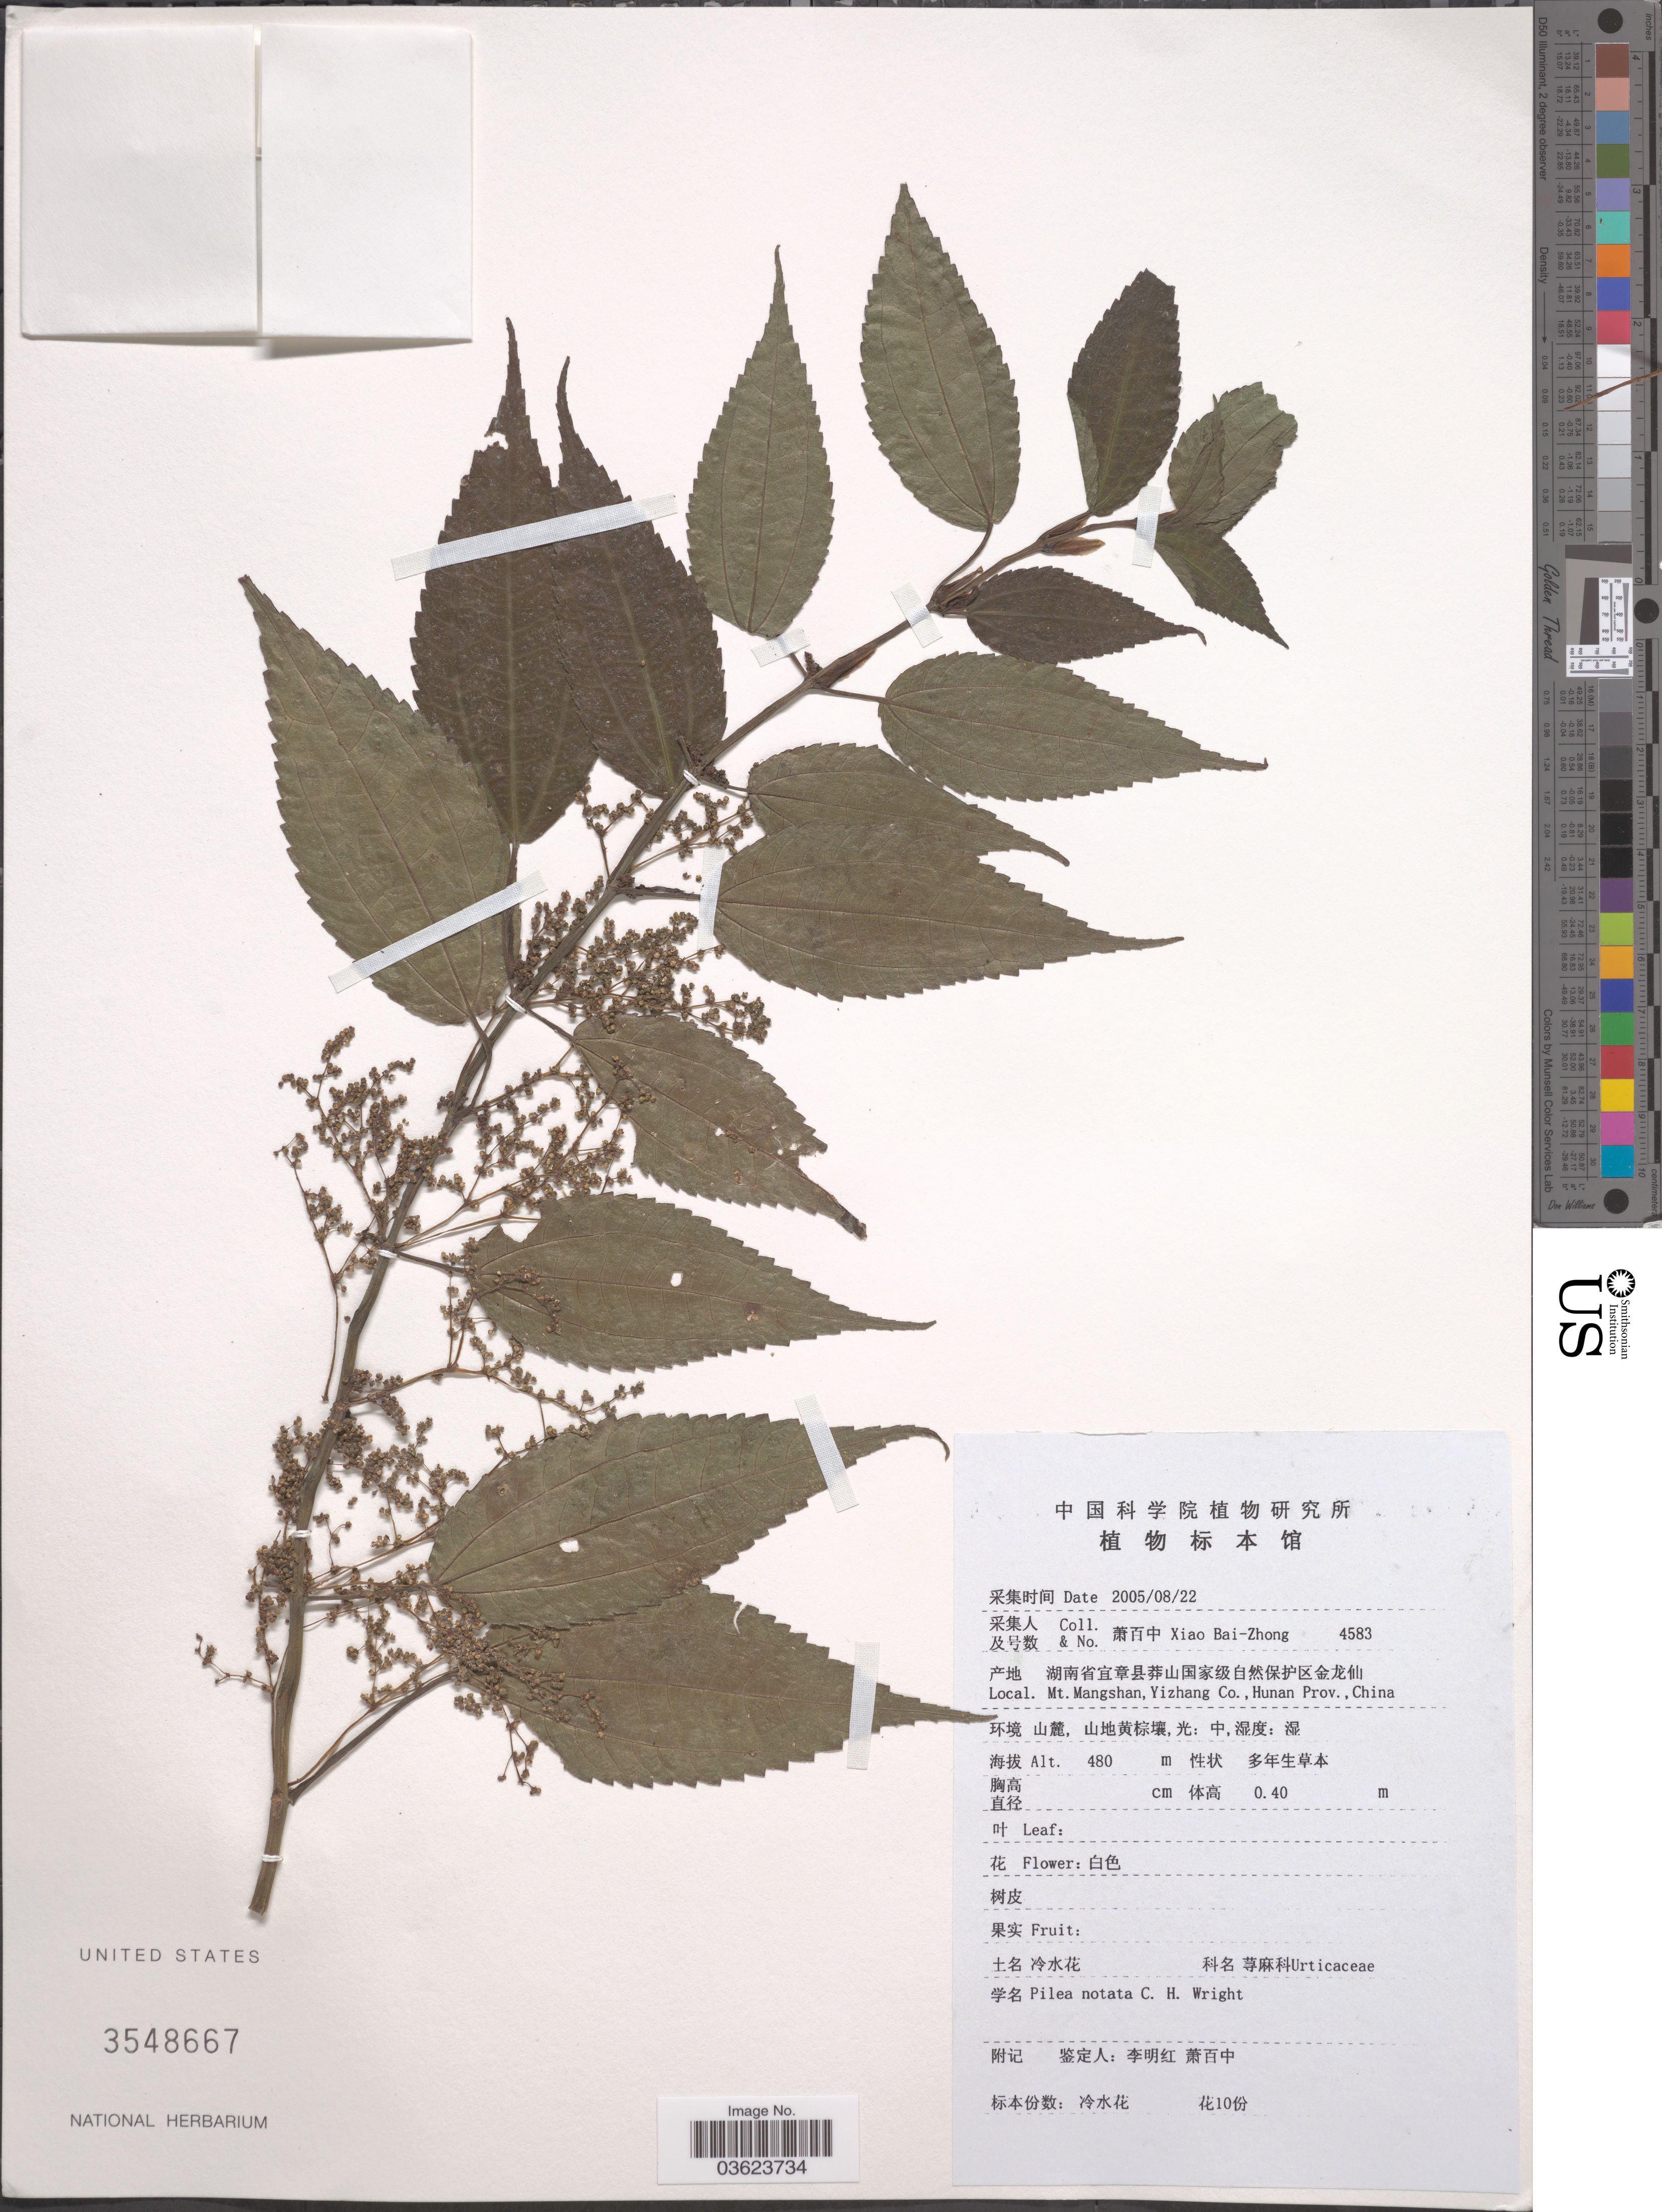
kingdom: Plantae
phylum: Tracheophyta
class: Magnoliopsida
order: Rosales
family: Urticaceae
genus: Pilea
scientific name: Pilea notata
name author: C.H. Wright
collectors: B. Z. Xiao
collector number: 4583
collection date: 2005-08-22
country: China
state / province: Hunan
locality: Mt.Mangshan, Yizhang Co.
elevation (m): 480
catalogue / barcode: US 3548667